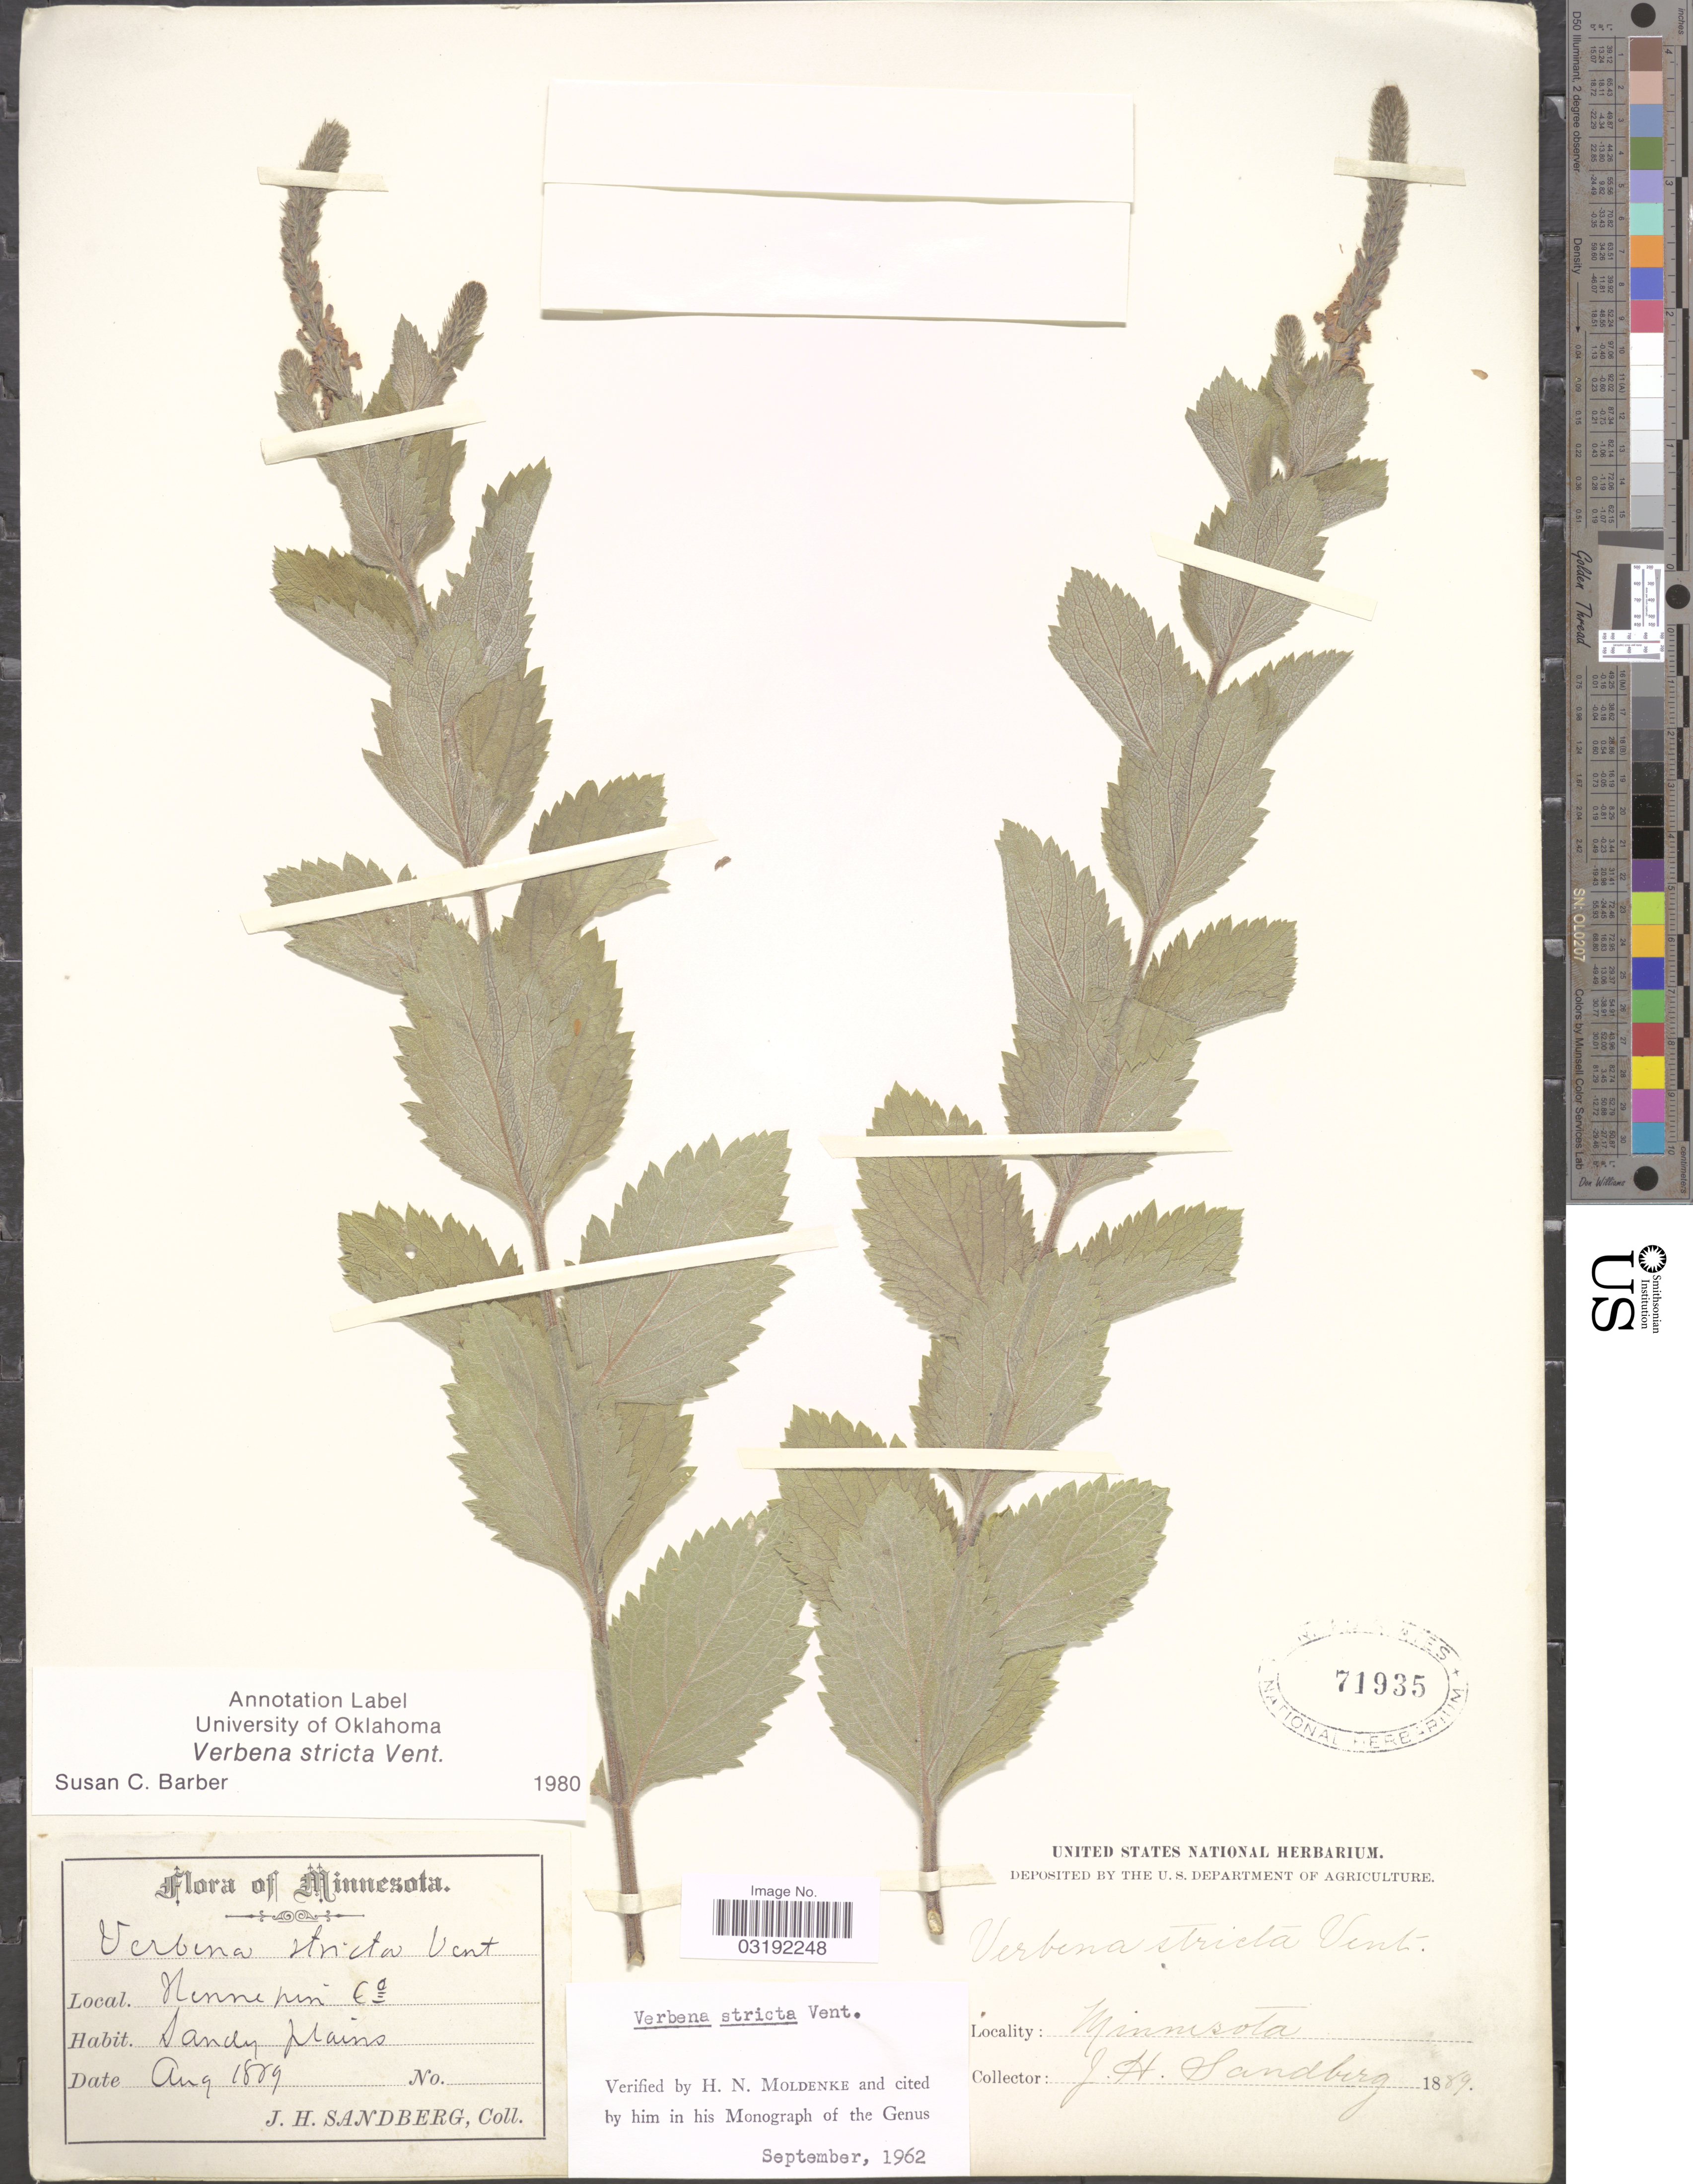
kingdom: Plantae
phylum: Tracheophyta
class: Magnoliopsida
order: Lamiales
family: Verbenaceae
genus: Verbena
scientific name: Verbena stricta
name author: Vent.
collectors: J. H. Sandberg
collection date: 1809-08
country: United States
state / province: Minnesota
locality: Hennepin Co.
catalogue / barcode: US 71935